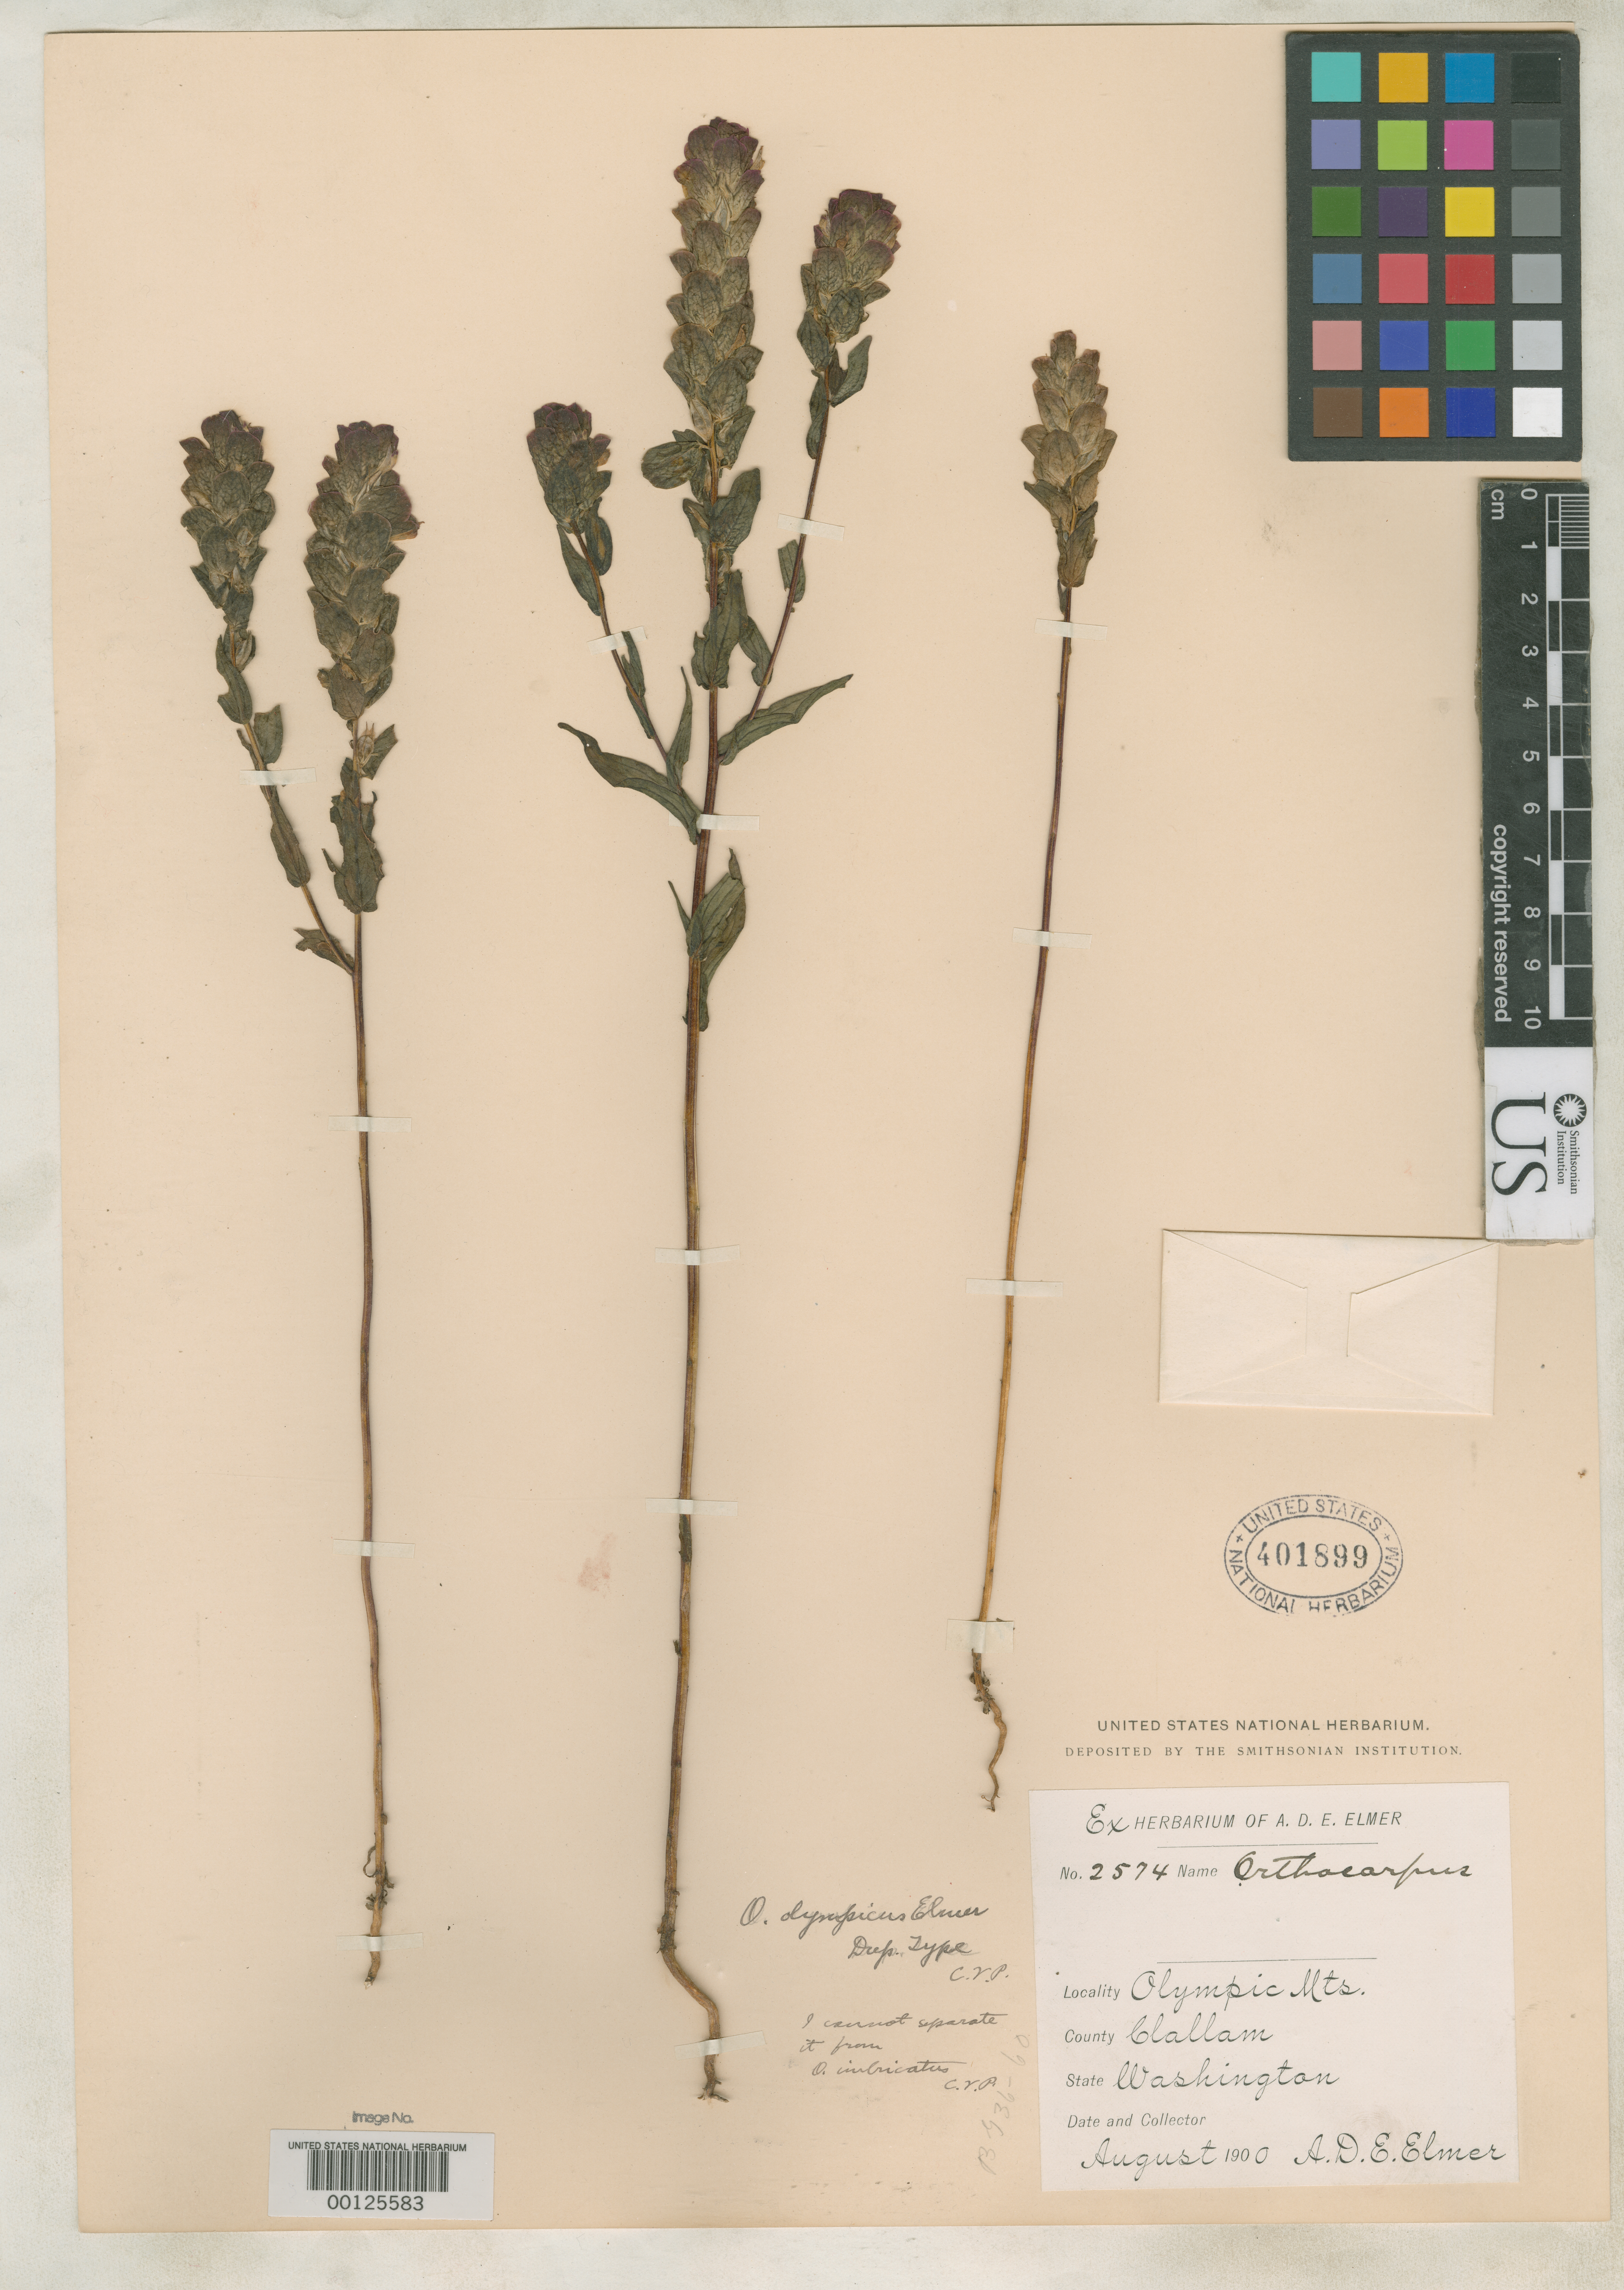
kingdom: Plantae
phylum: Tracheophyta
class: Magnoliopsida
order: Lamiales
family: Orobanchaceae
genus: Orthocarpus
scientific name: Orthocarpus olympicus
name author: Elmer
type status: Isotype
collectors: A. D. E. Elmer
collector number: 2574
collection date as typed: Aug 1900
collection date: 1900-08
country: United States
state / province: Washington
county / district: Clallam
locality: Olympic Mountains.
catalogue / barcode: US 401899